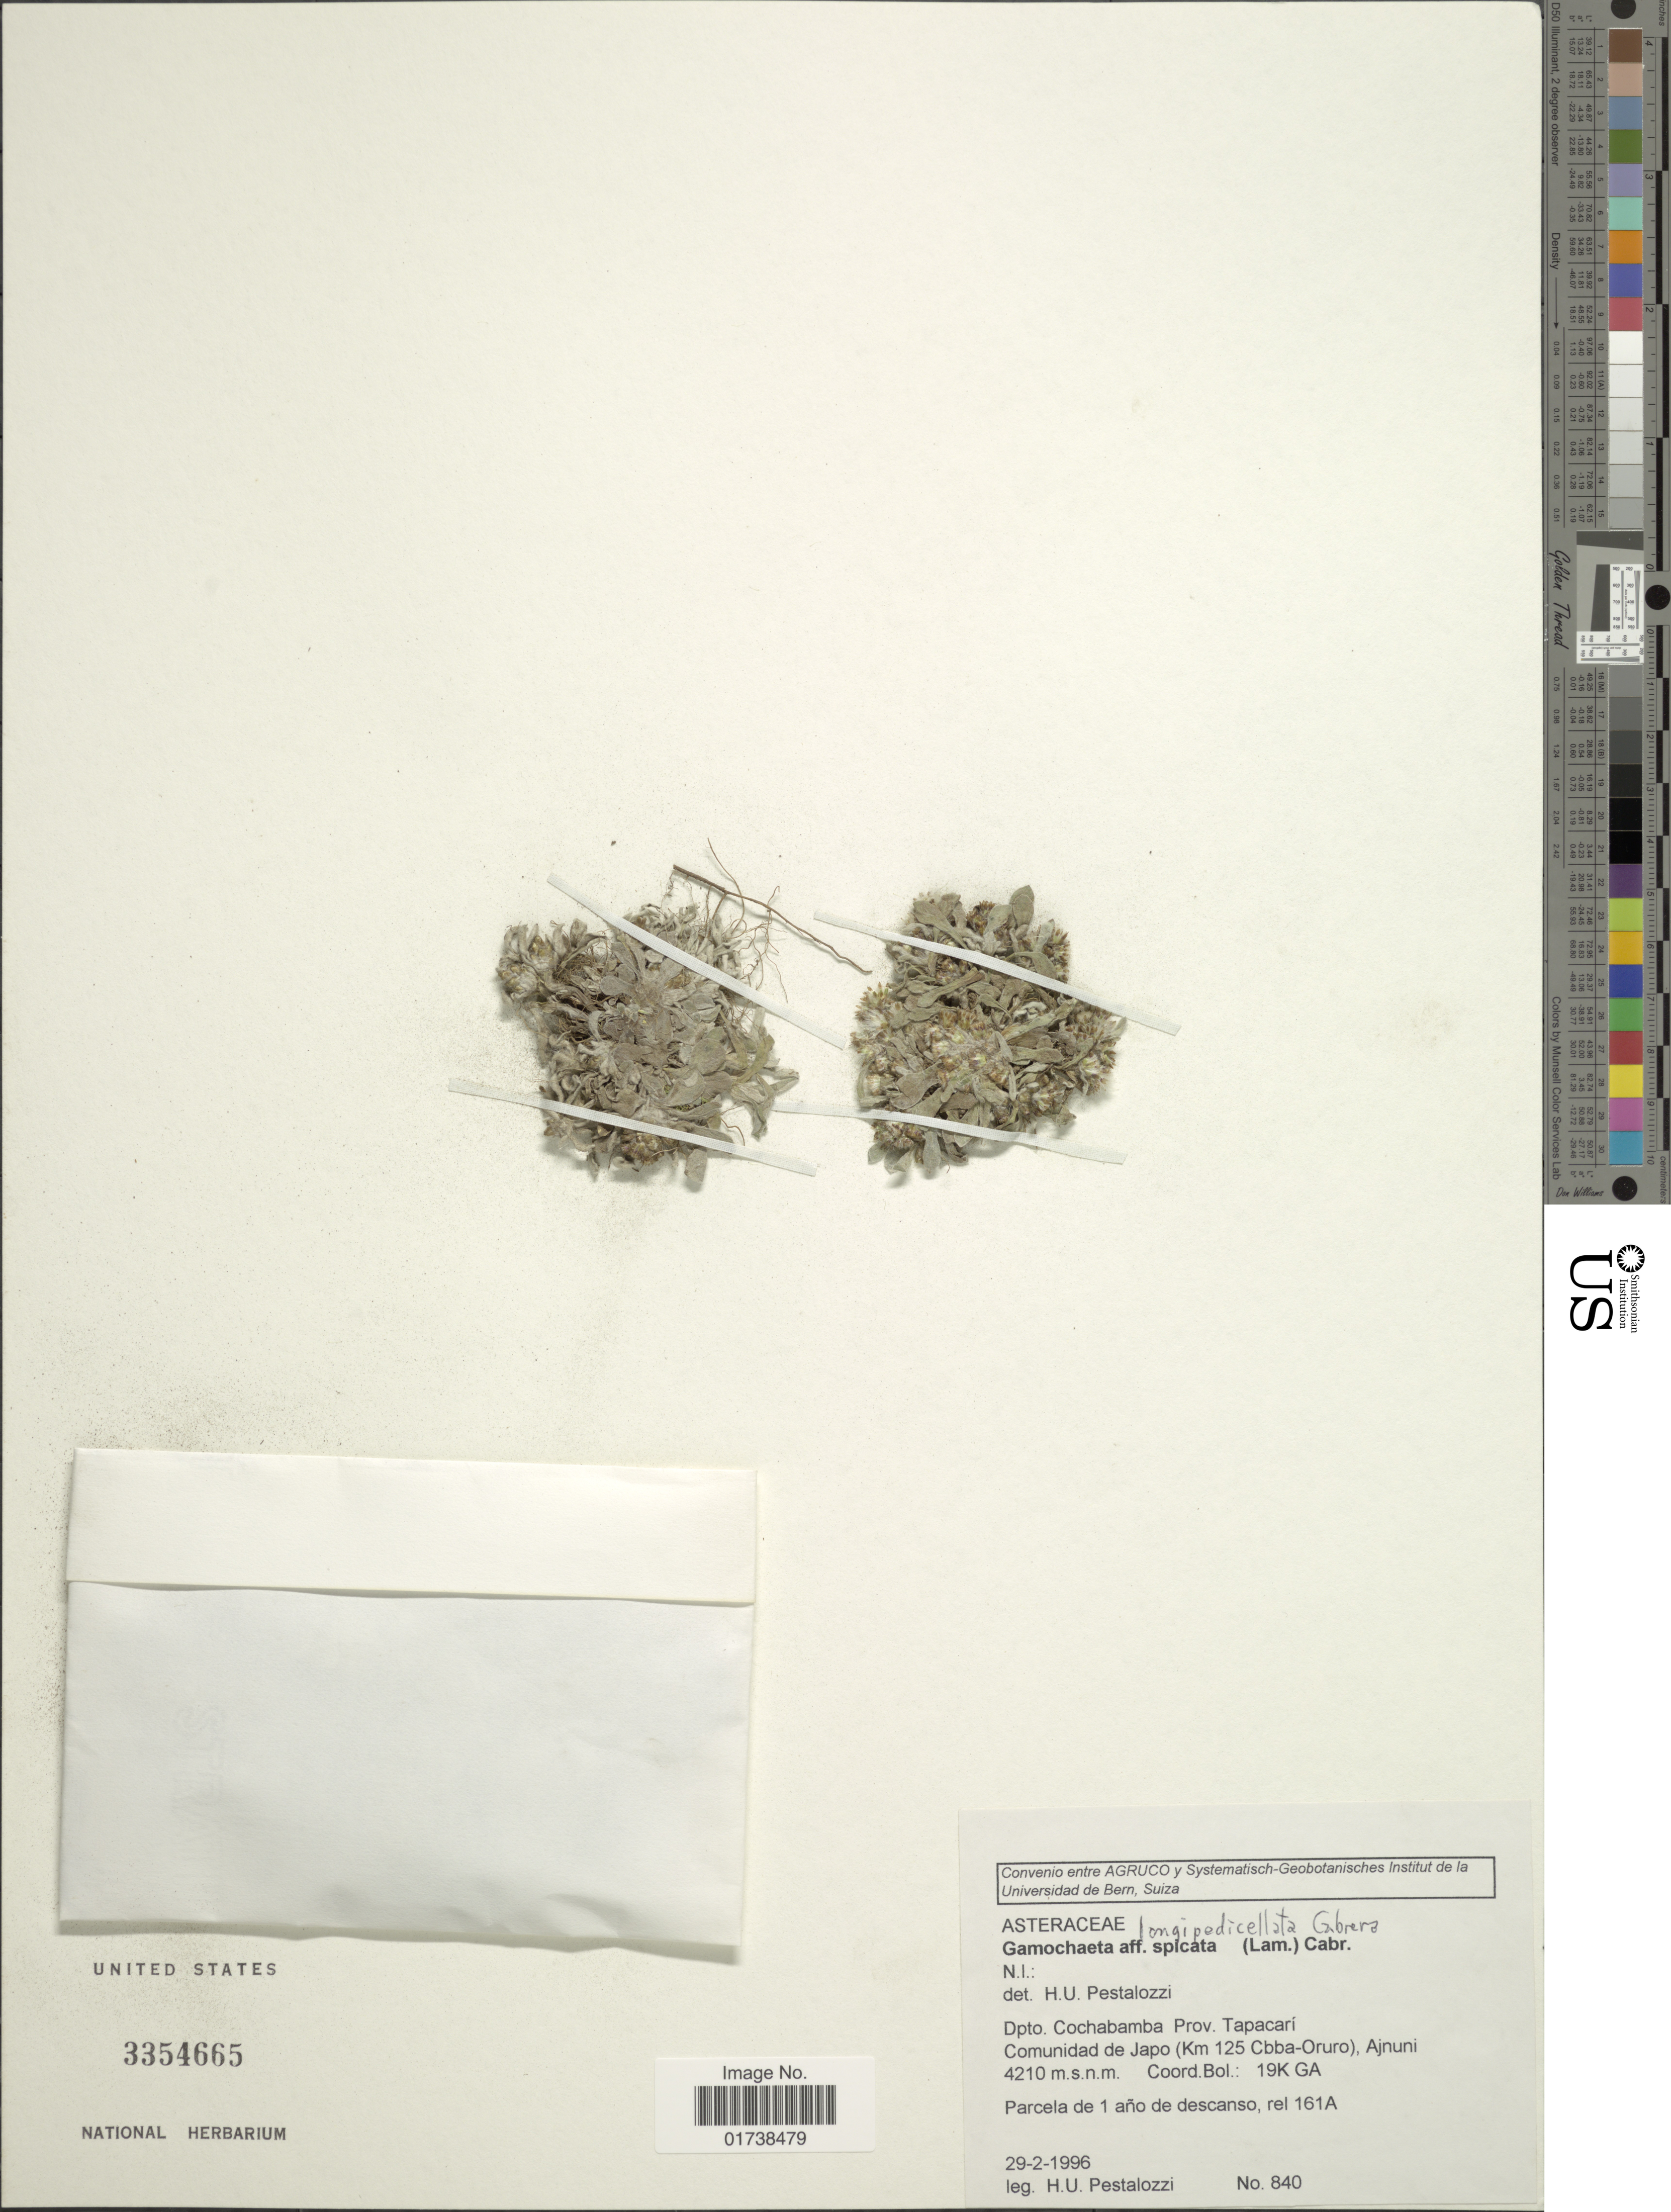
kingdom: Plantae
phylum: Tracheophyta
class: Magnoliopsida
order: Asterales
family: Asteraceae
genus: Gamochaeta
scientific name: Gamochaeta longipedicellata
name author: Cabrera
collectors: H. Pestalozzi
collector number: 840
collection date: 1996-02-29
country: Bolivia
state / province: Cochabamba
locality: Prov. Tapacari, Comunidad de Japo (Km 125 Cbba-Oruro), Ajnun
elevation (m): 4210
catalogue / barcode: US 3354665